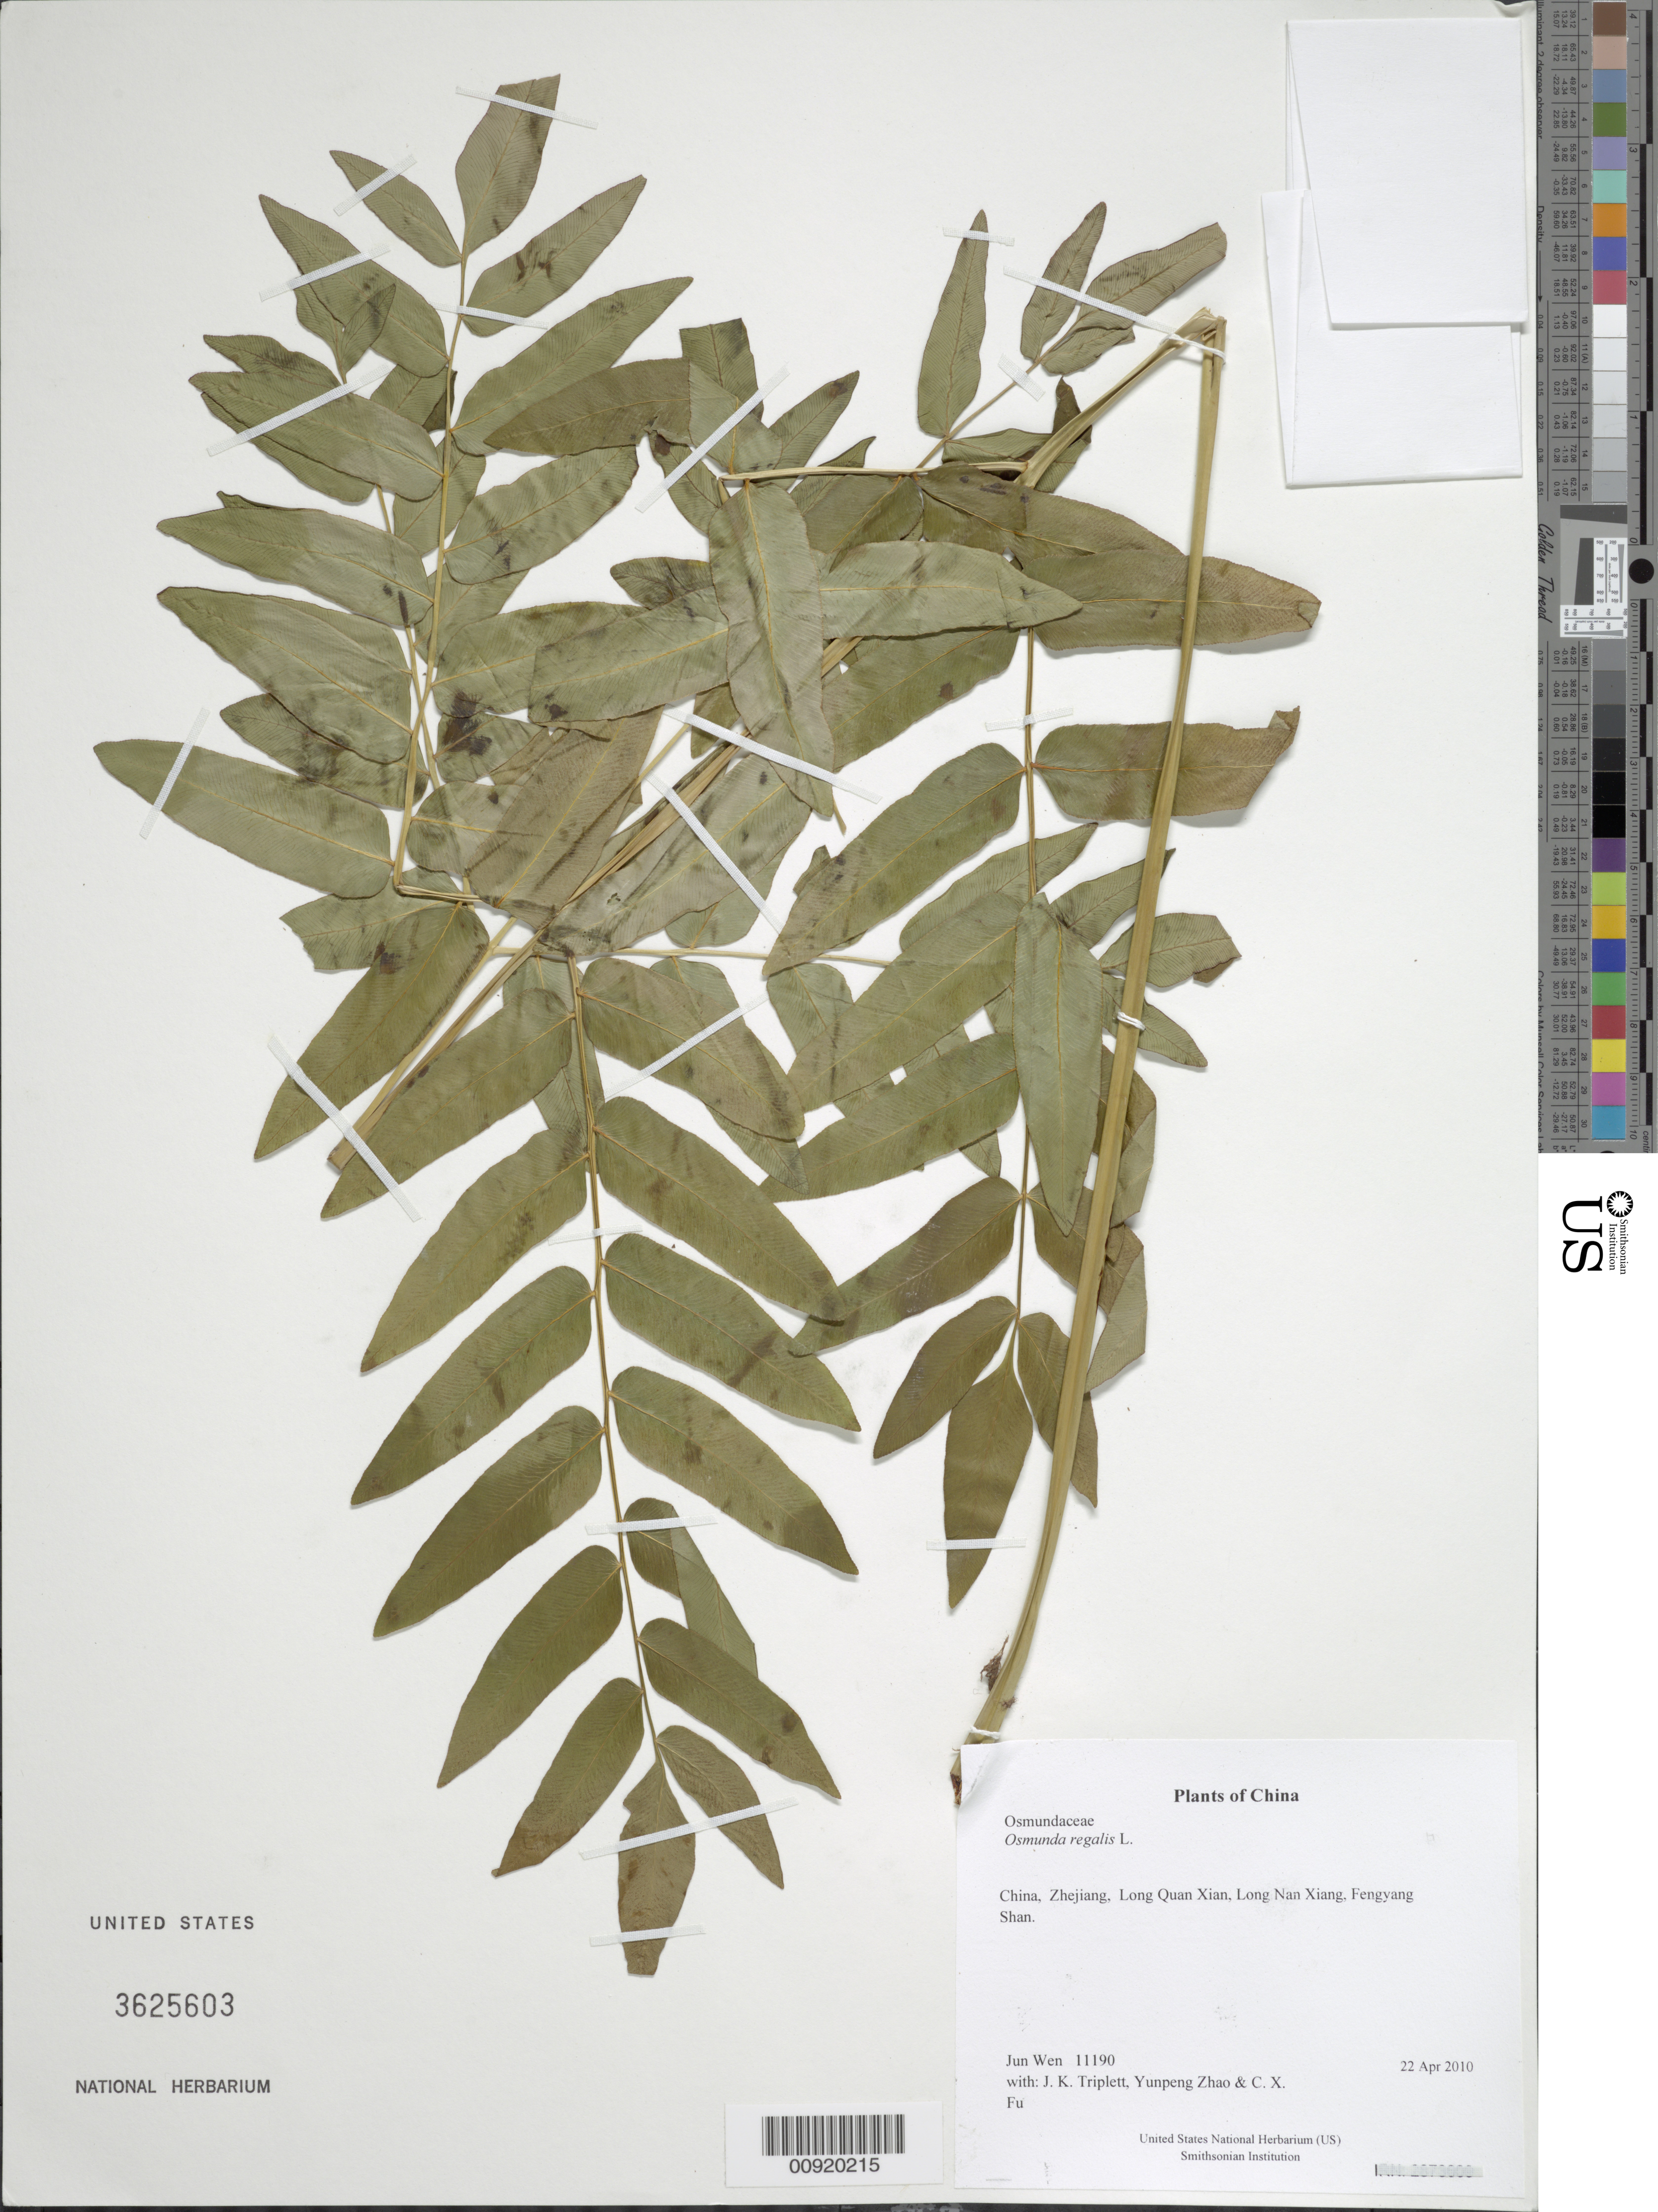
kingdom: Plantae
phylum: Tracheophyta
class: Polypodiopsida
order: Osmundales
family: Osmundaceae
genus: Osmunda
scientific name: Osmunda regalis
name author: L.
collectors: J. Wen, J. K. Triplett, Yunpeng Zhao & C. X. Fu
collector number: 11190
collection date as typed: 22 Apr 2010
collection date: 2010-04-22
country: China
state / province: Zhejiang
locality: Long Quan Xian, Long Nan Xiang, Fengyang Shan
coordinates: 27 55.185 N, 119 12.483 E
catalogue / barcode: US 3625603